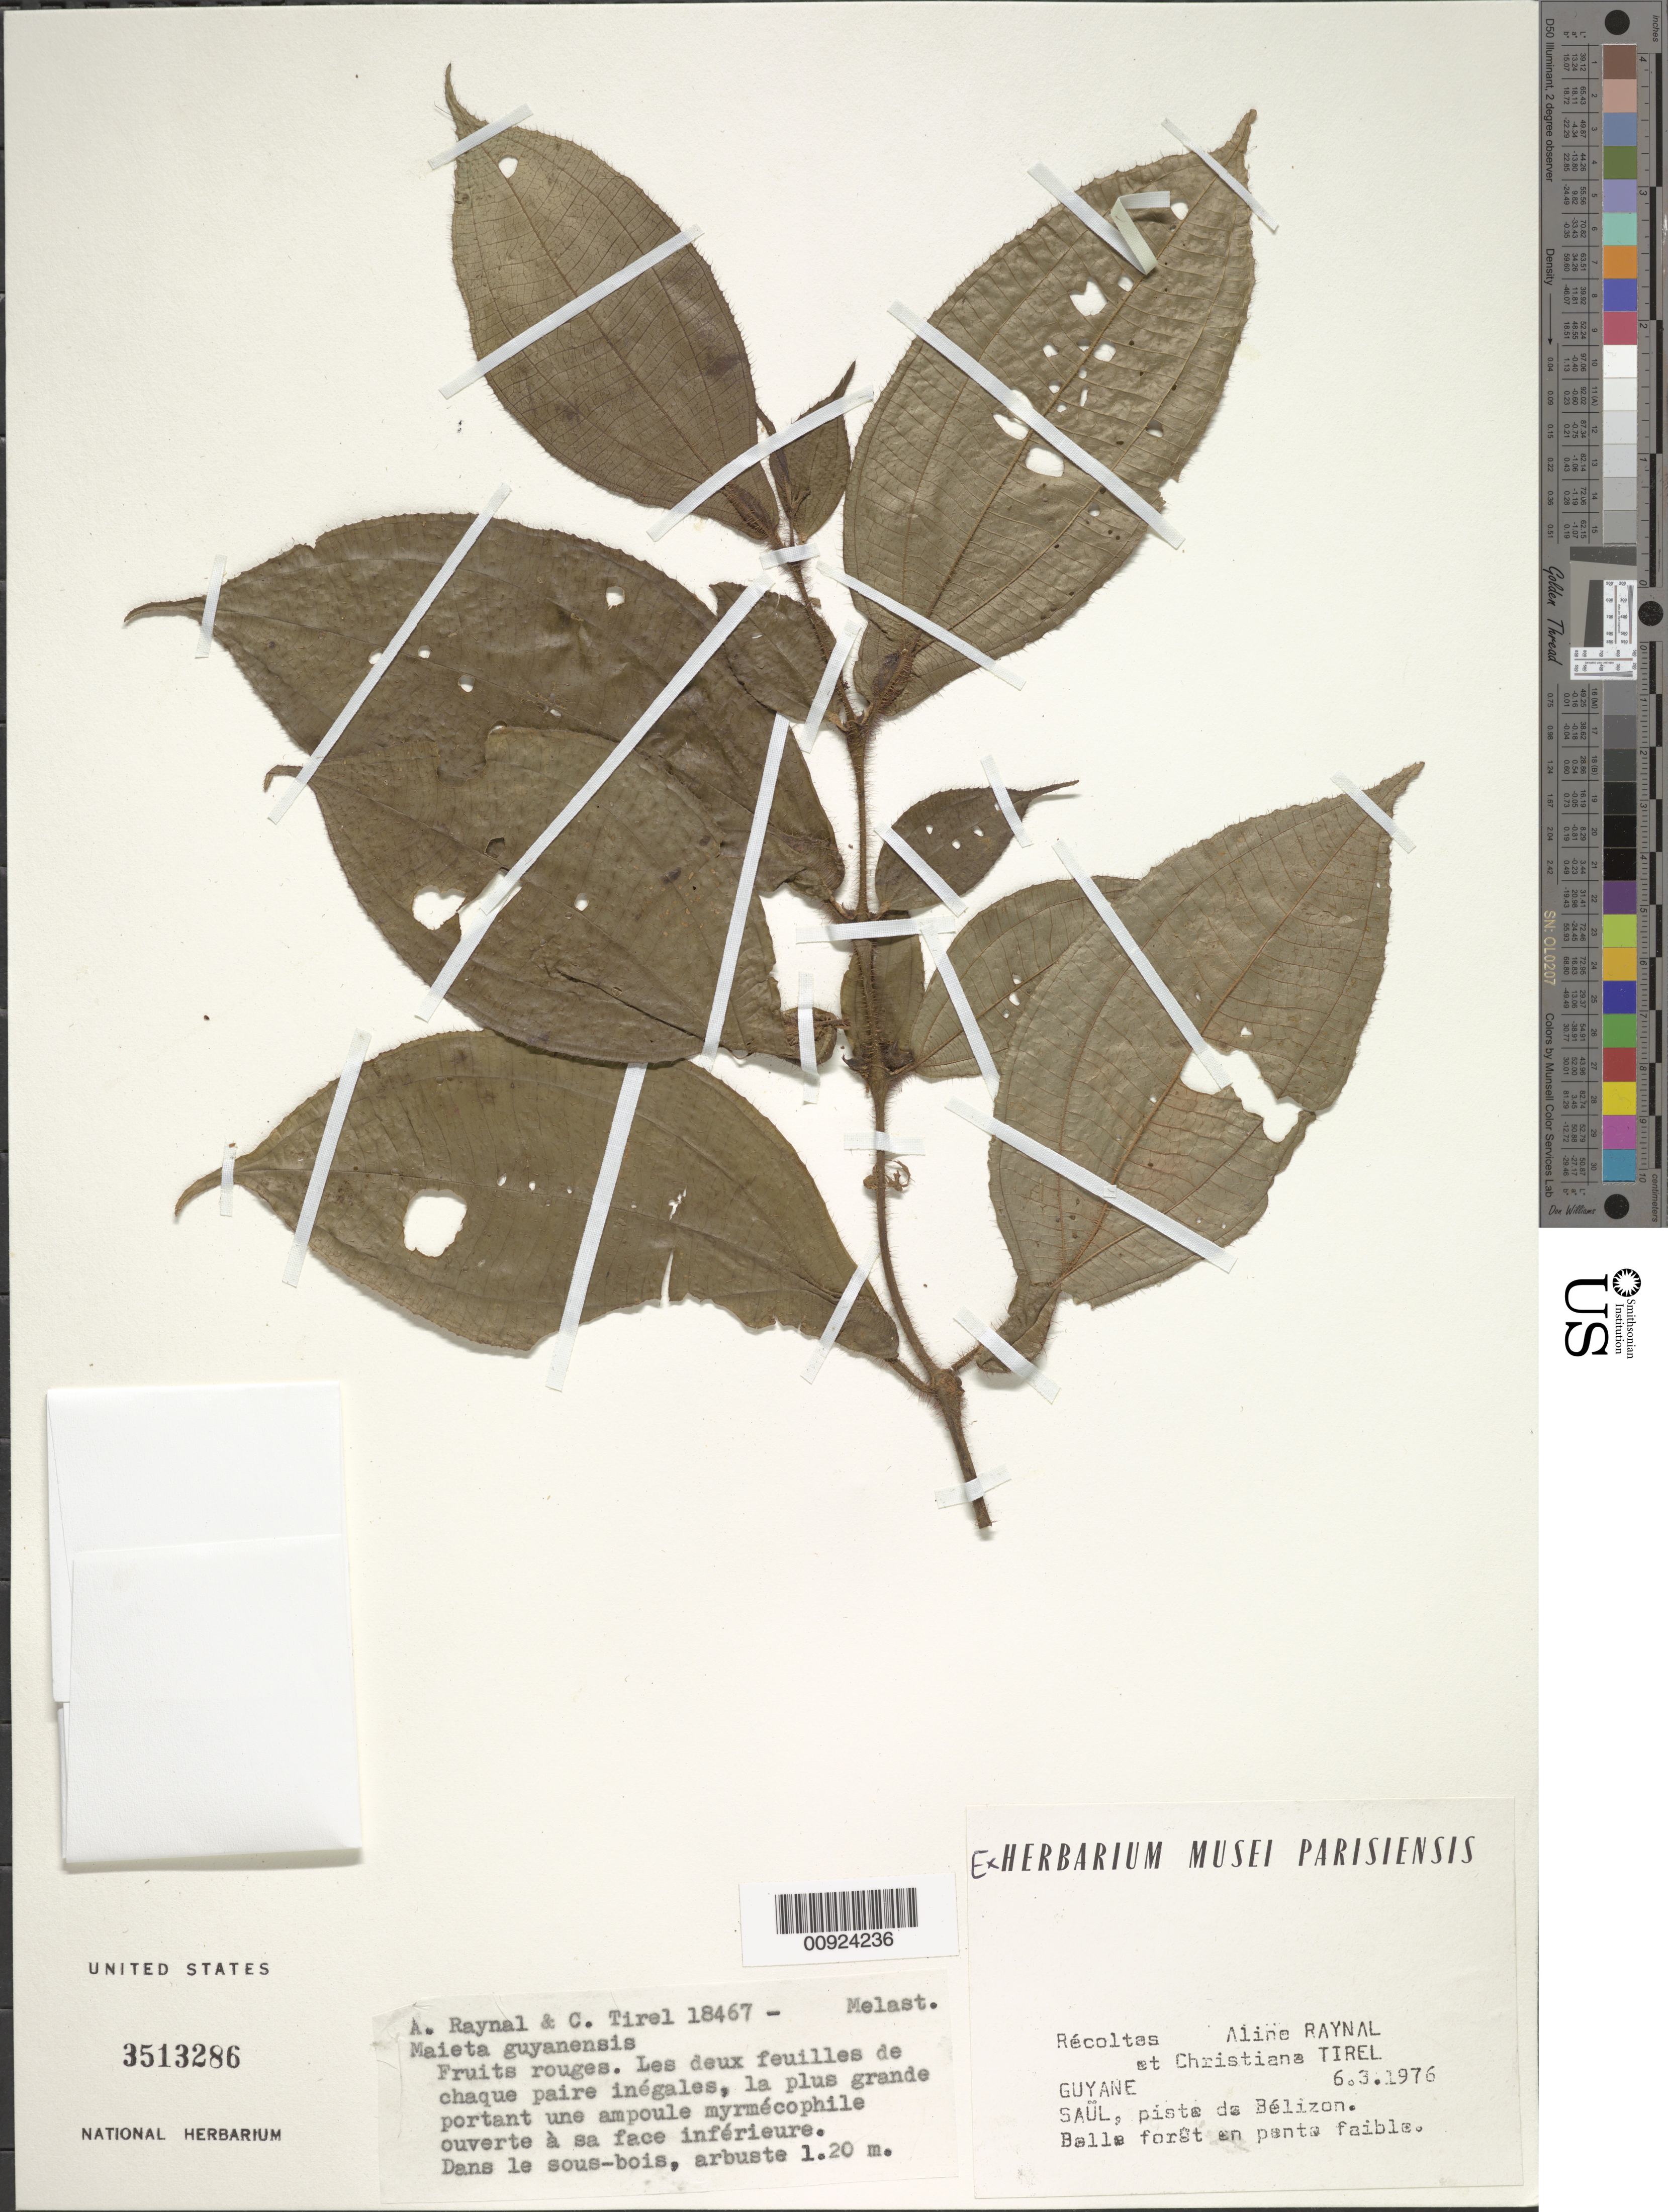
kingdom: Plantae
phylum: Tracheophyta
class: Magnoliopsida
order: Myrtales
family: Melastomataceae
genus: Maieta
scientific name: Maieta guianensis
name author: Aubl.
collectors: A. M. Raynal & C. Tirel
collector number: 18467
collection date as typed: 6-Mar-76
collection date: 1976-03-06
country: French Guiana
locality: Saül, piste de Bélizon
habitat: Belle foret en pente faible; dans sous-bois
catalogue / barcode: US 3513286